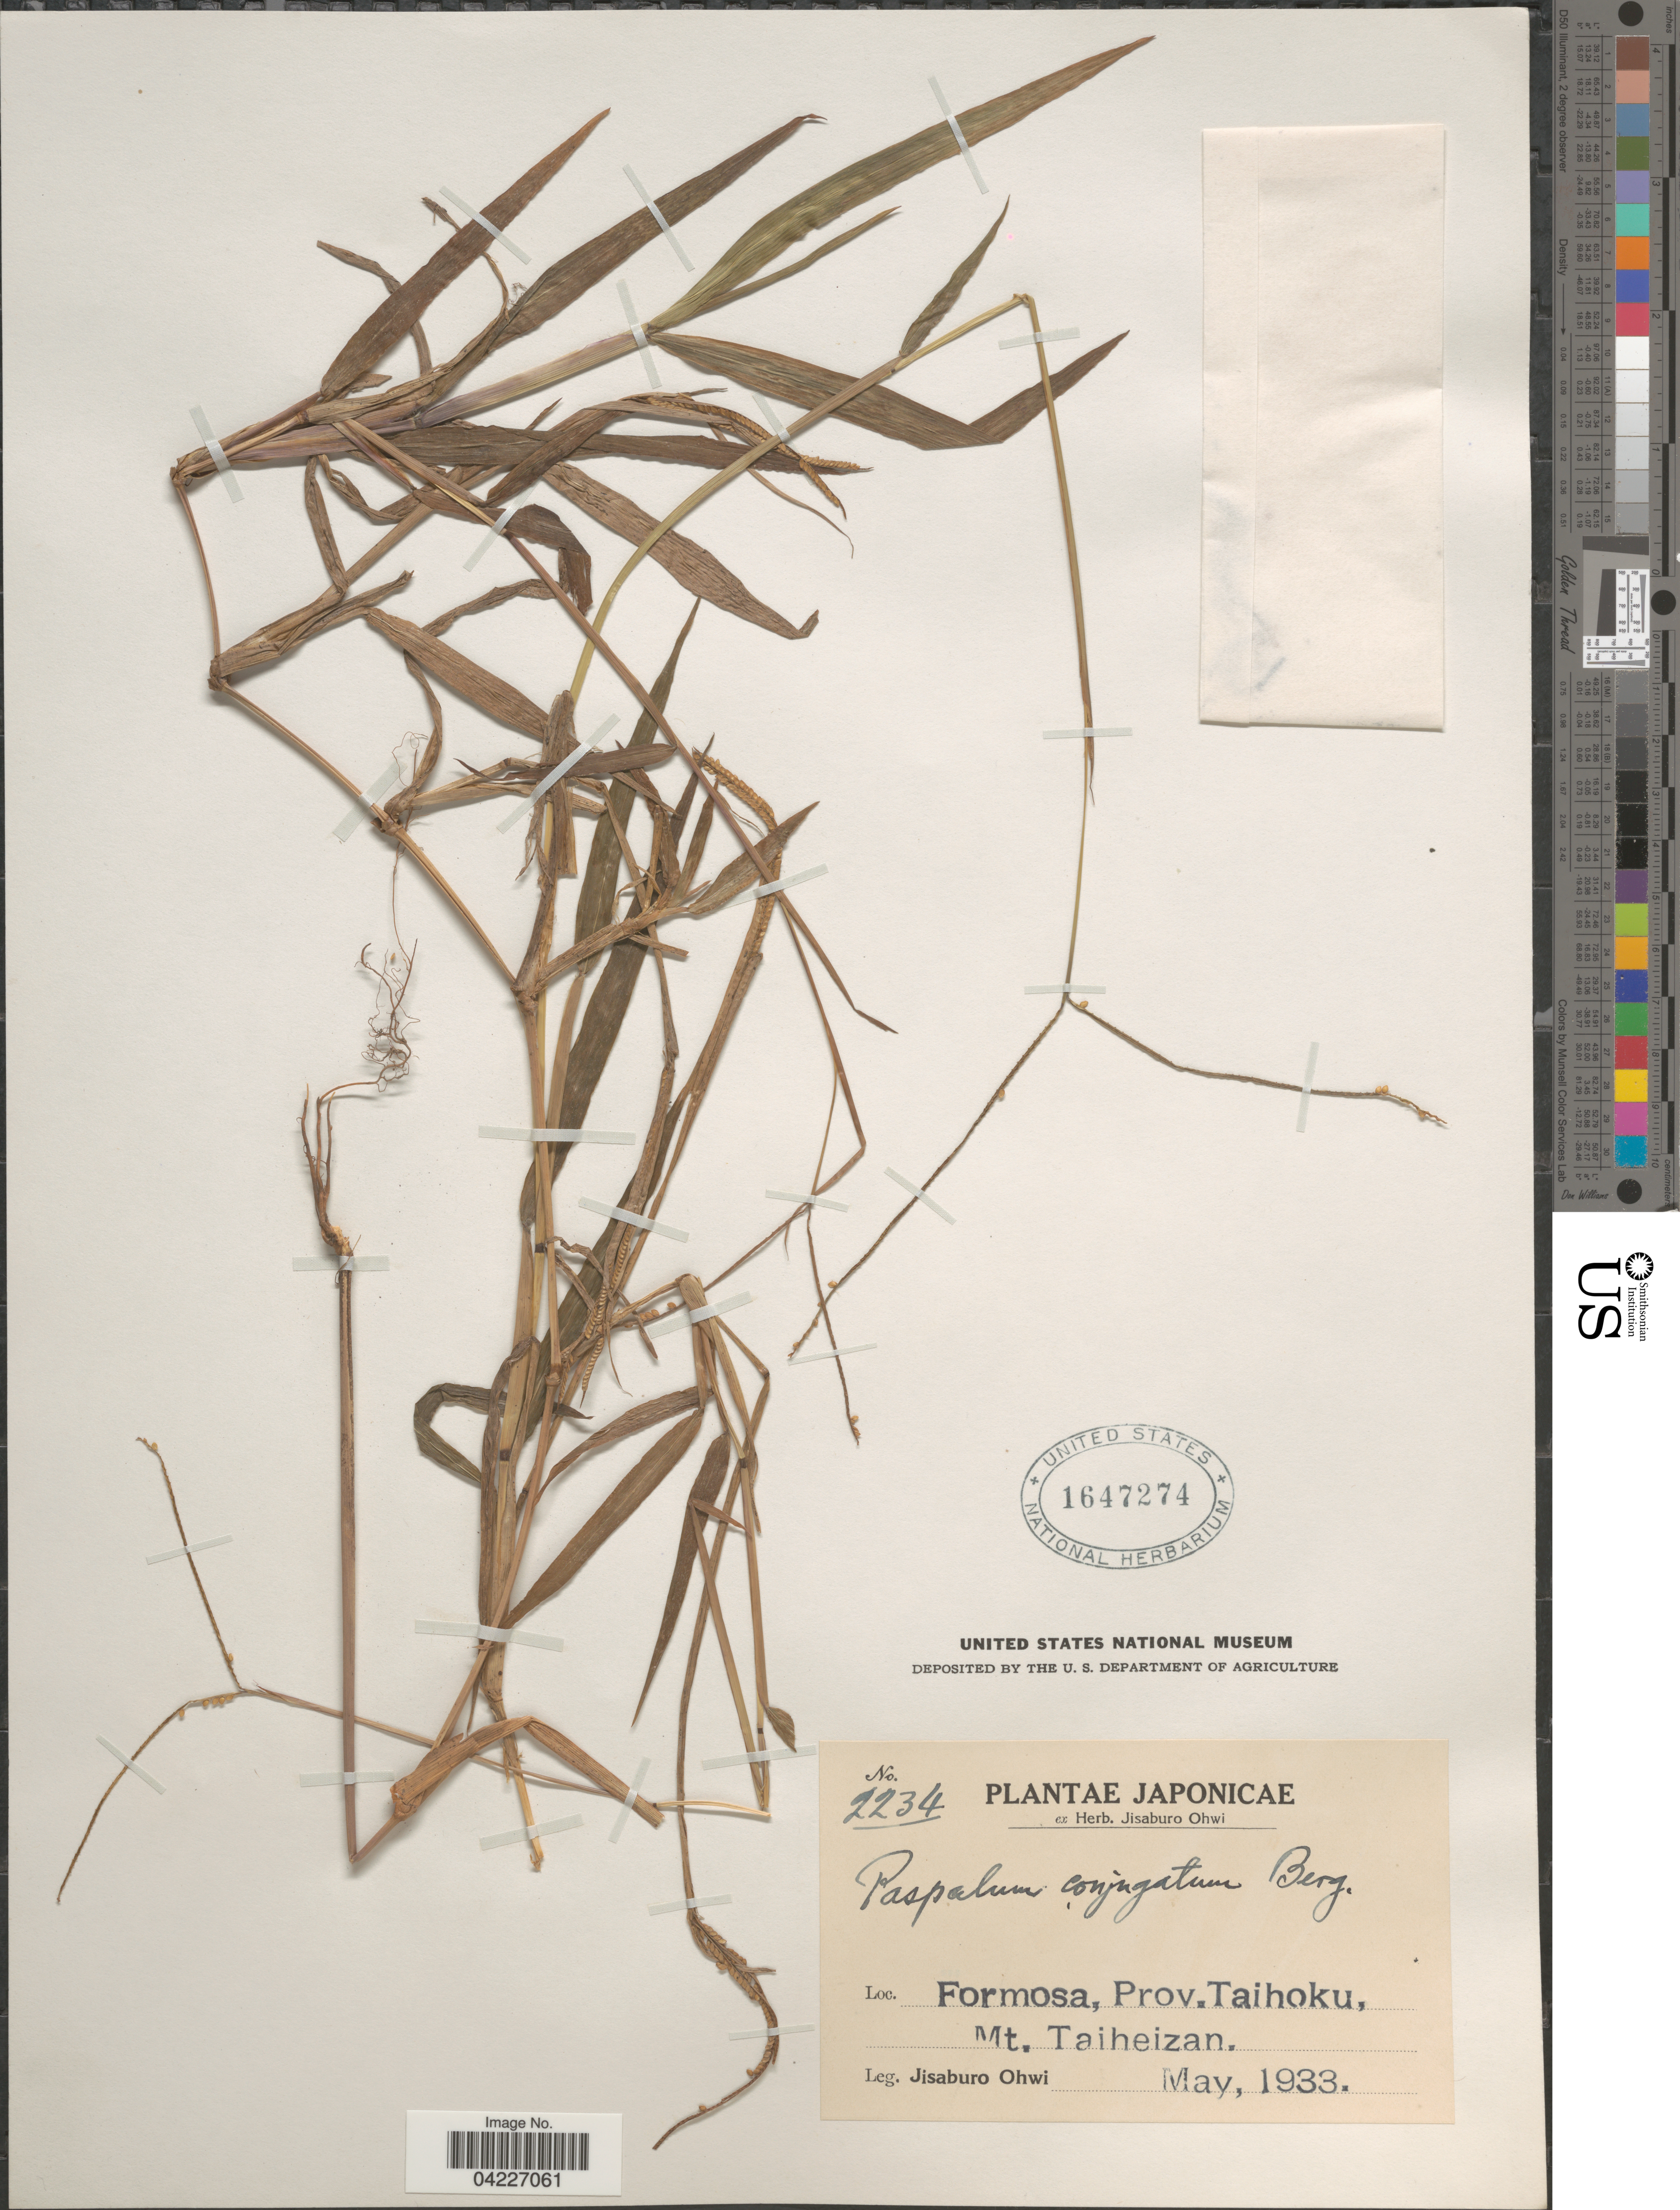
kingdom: Plantae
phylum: Tracheophyta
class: Liliopsida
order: Poales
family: Poaceae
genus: Paspalum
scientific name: Paspalum conjugatum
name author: P.J. Bergius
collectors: J. Ohwi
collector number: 2234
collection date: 1933-05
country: Taiwan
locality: Formosa, Prov. Taihoku, Mt. Taiheizan.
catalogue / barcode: US 1647274